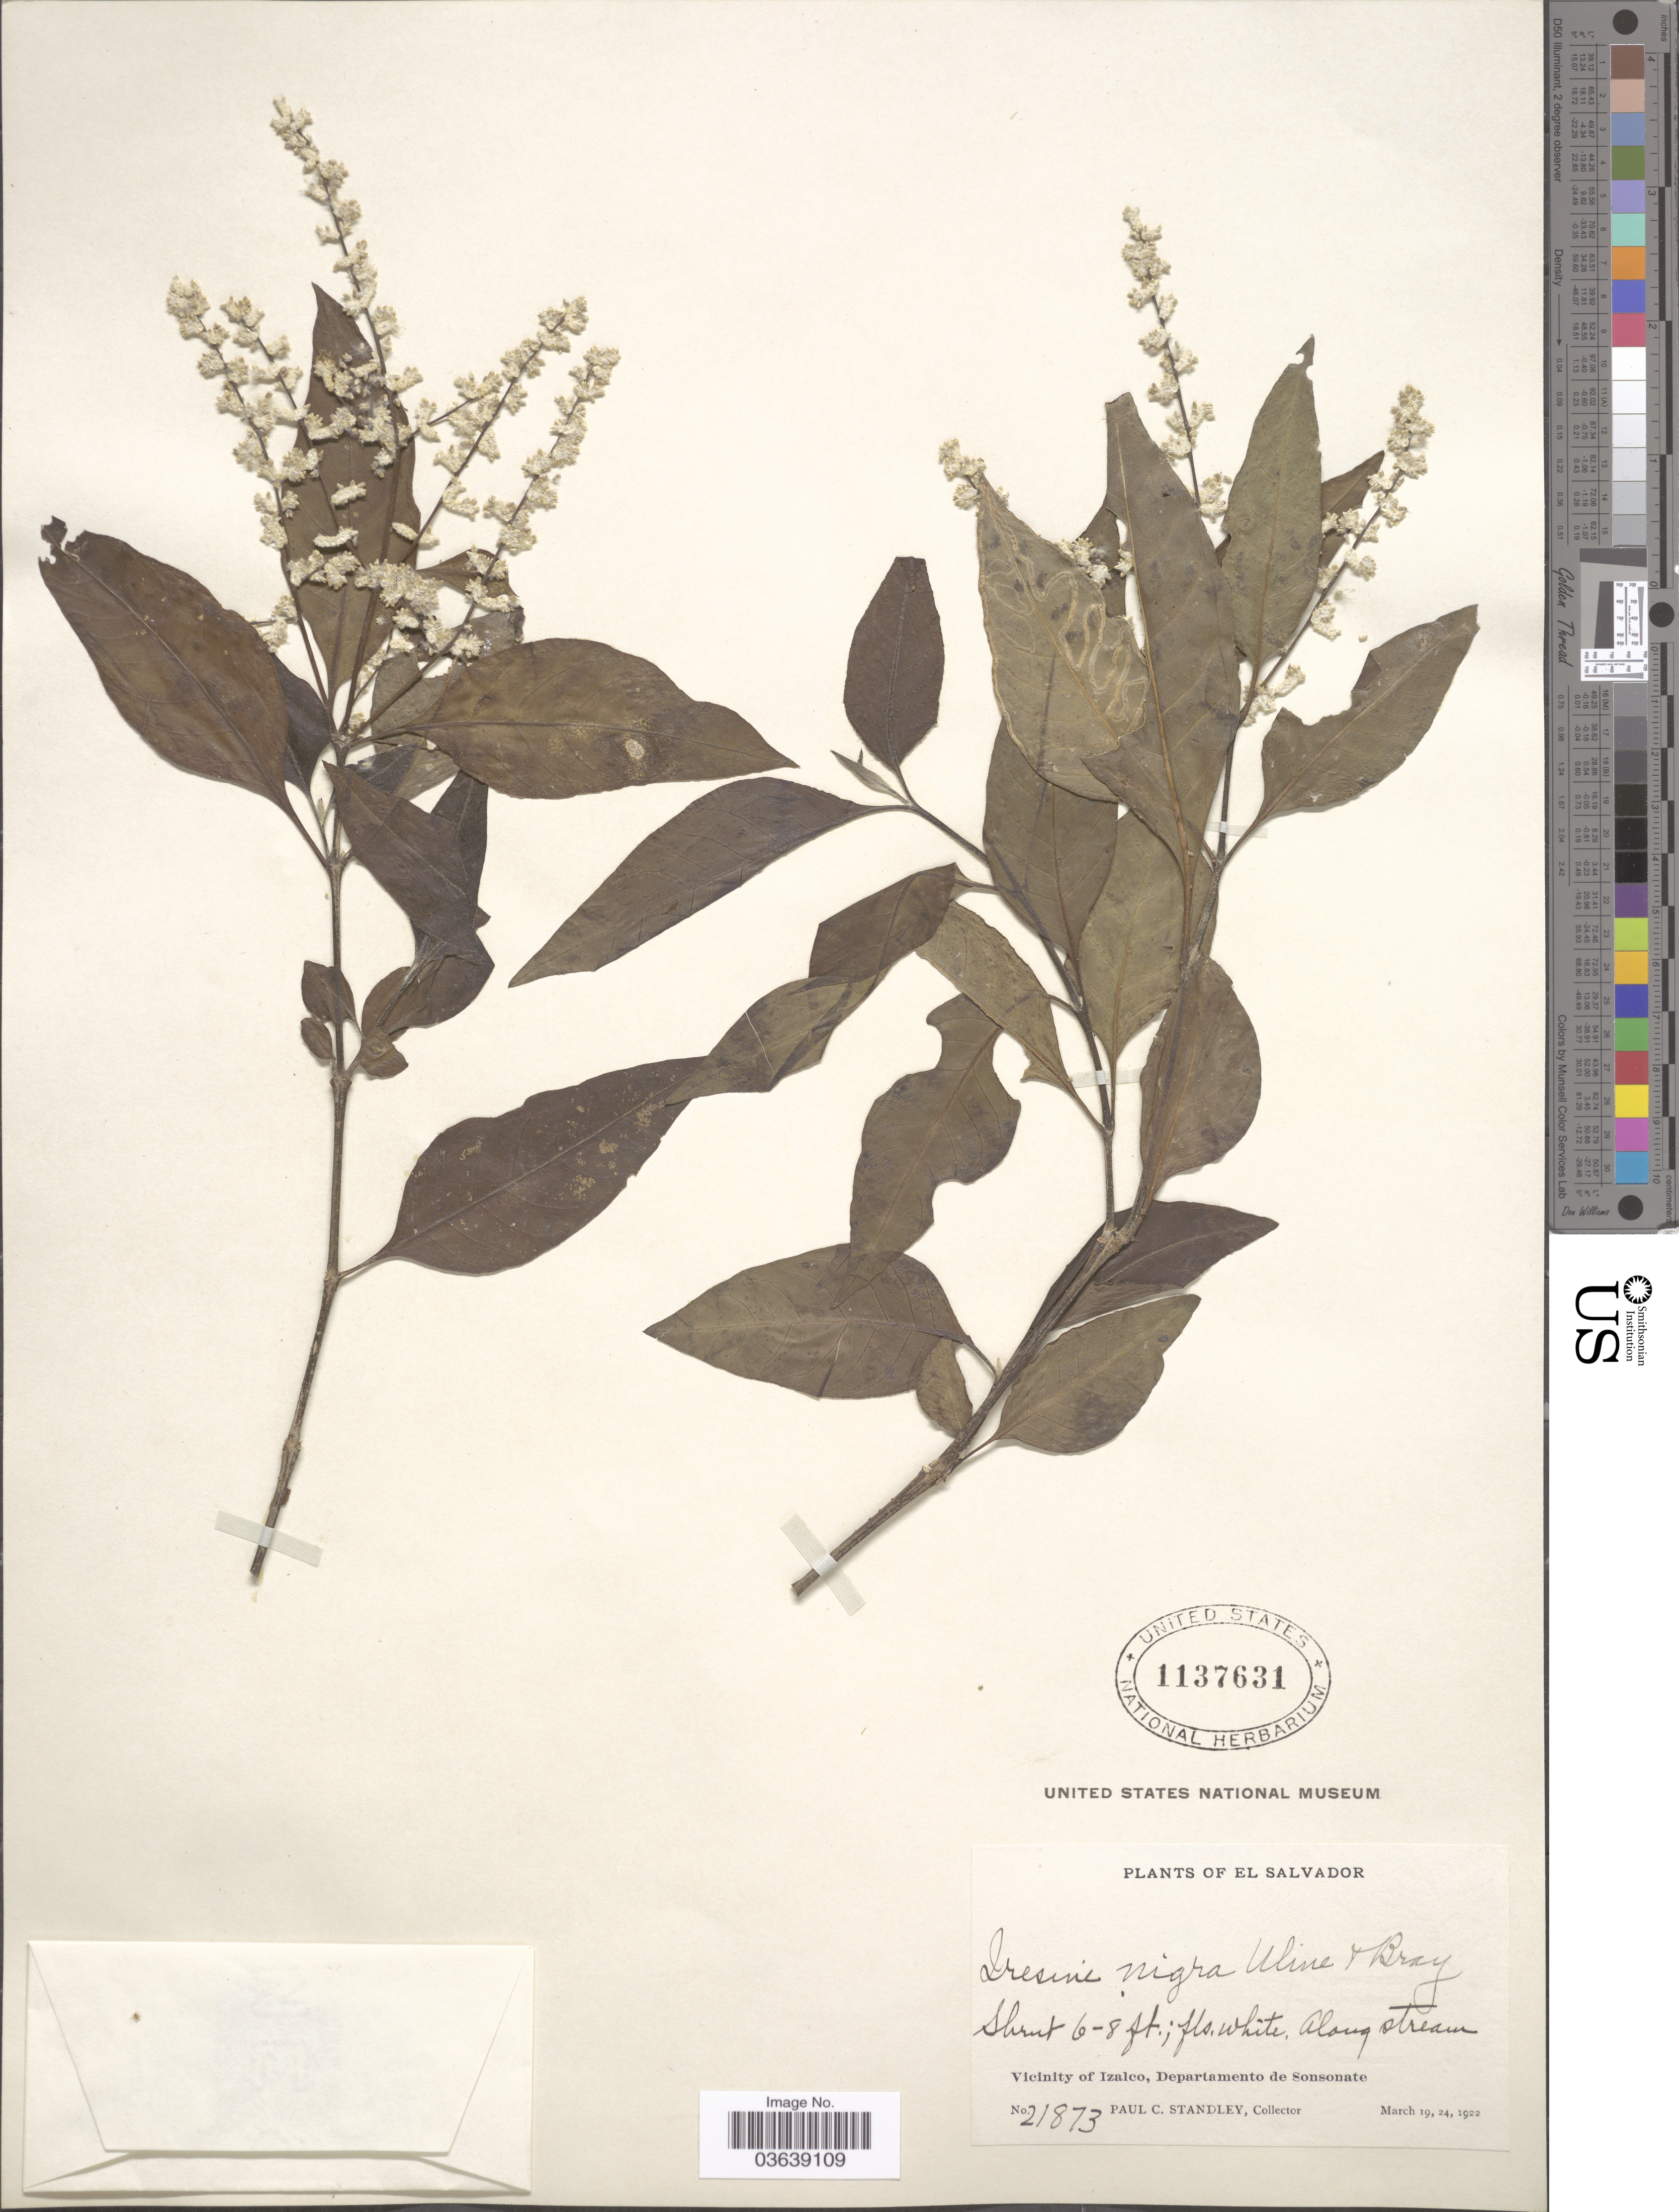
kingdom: Plantae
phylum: Tracheophyta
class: Magnoliopsida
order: Caryophyllales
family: Amaranthaceae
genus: Iresine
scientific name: Iresine nigra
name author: Uline & W.L. Bray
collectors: P. C. Standley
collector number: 21873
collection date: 1922-03-19/1922-03-24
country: El Salvador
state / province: Sonsonate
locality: Vicinity of Izalco, Departamento de Sonsonate.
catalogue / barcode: US 1137631